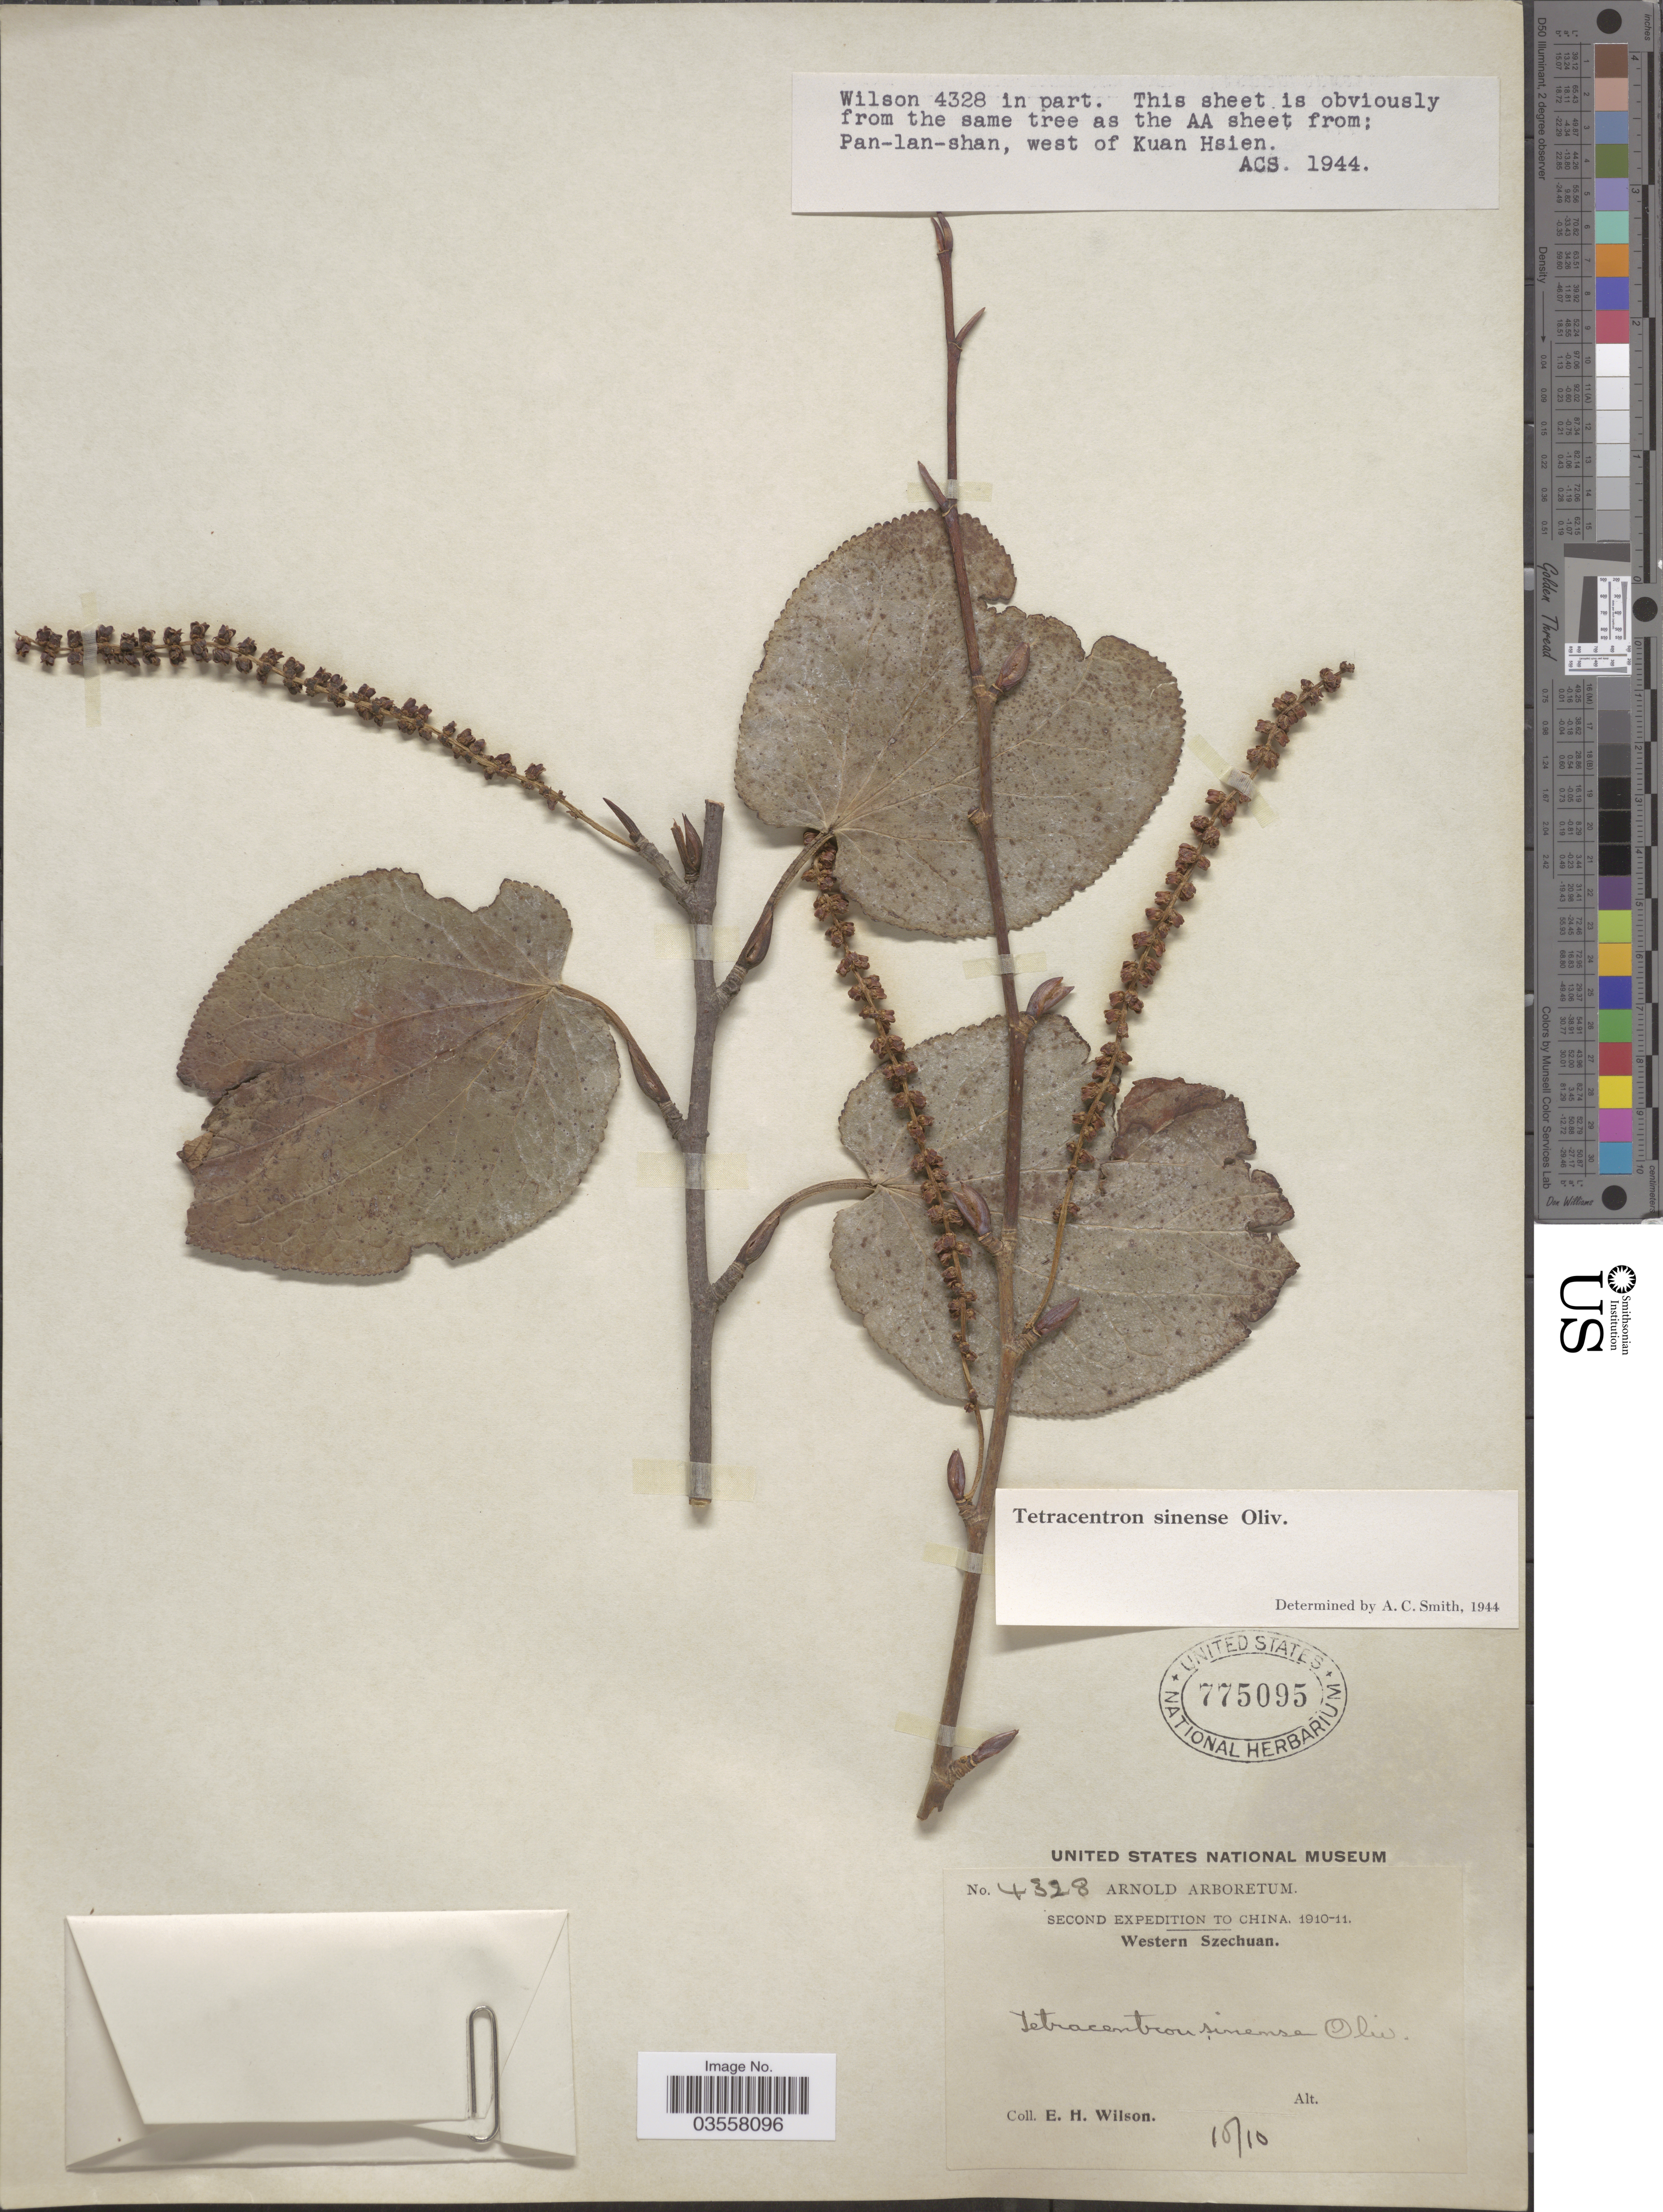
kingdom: Plantae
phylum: Tracheophyta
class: Magnoliopsida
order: Trochodendrales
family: Trochodendraceae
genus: Tetracentron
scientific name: Tetracentron sinense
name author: Oliv.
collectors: E. Wilson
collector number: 4328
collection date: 1910-10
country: China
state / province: Sichuan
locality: Western Szechuan.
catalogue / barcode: US 775095